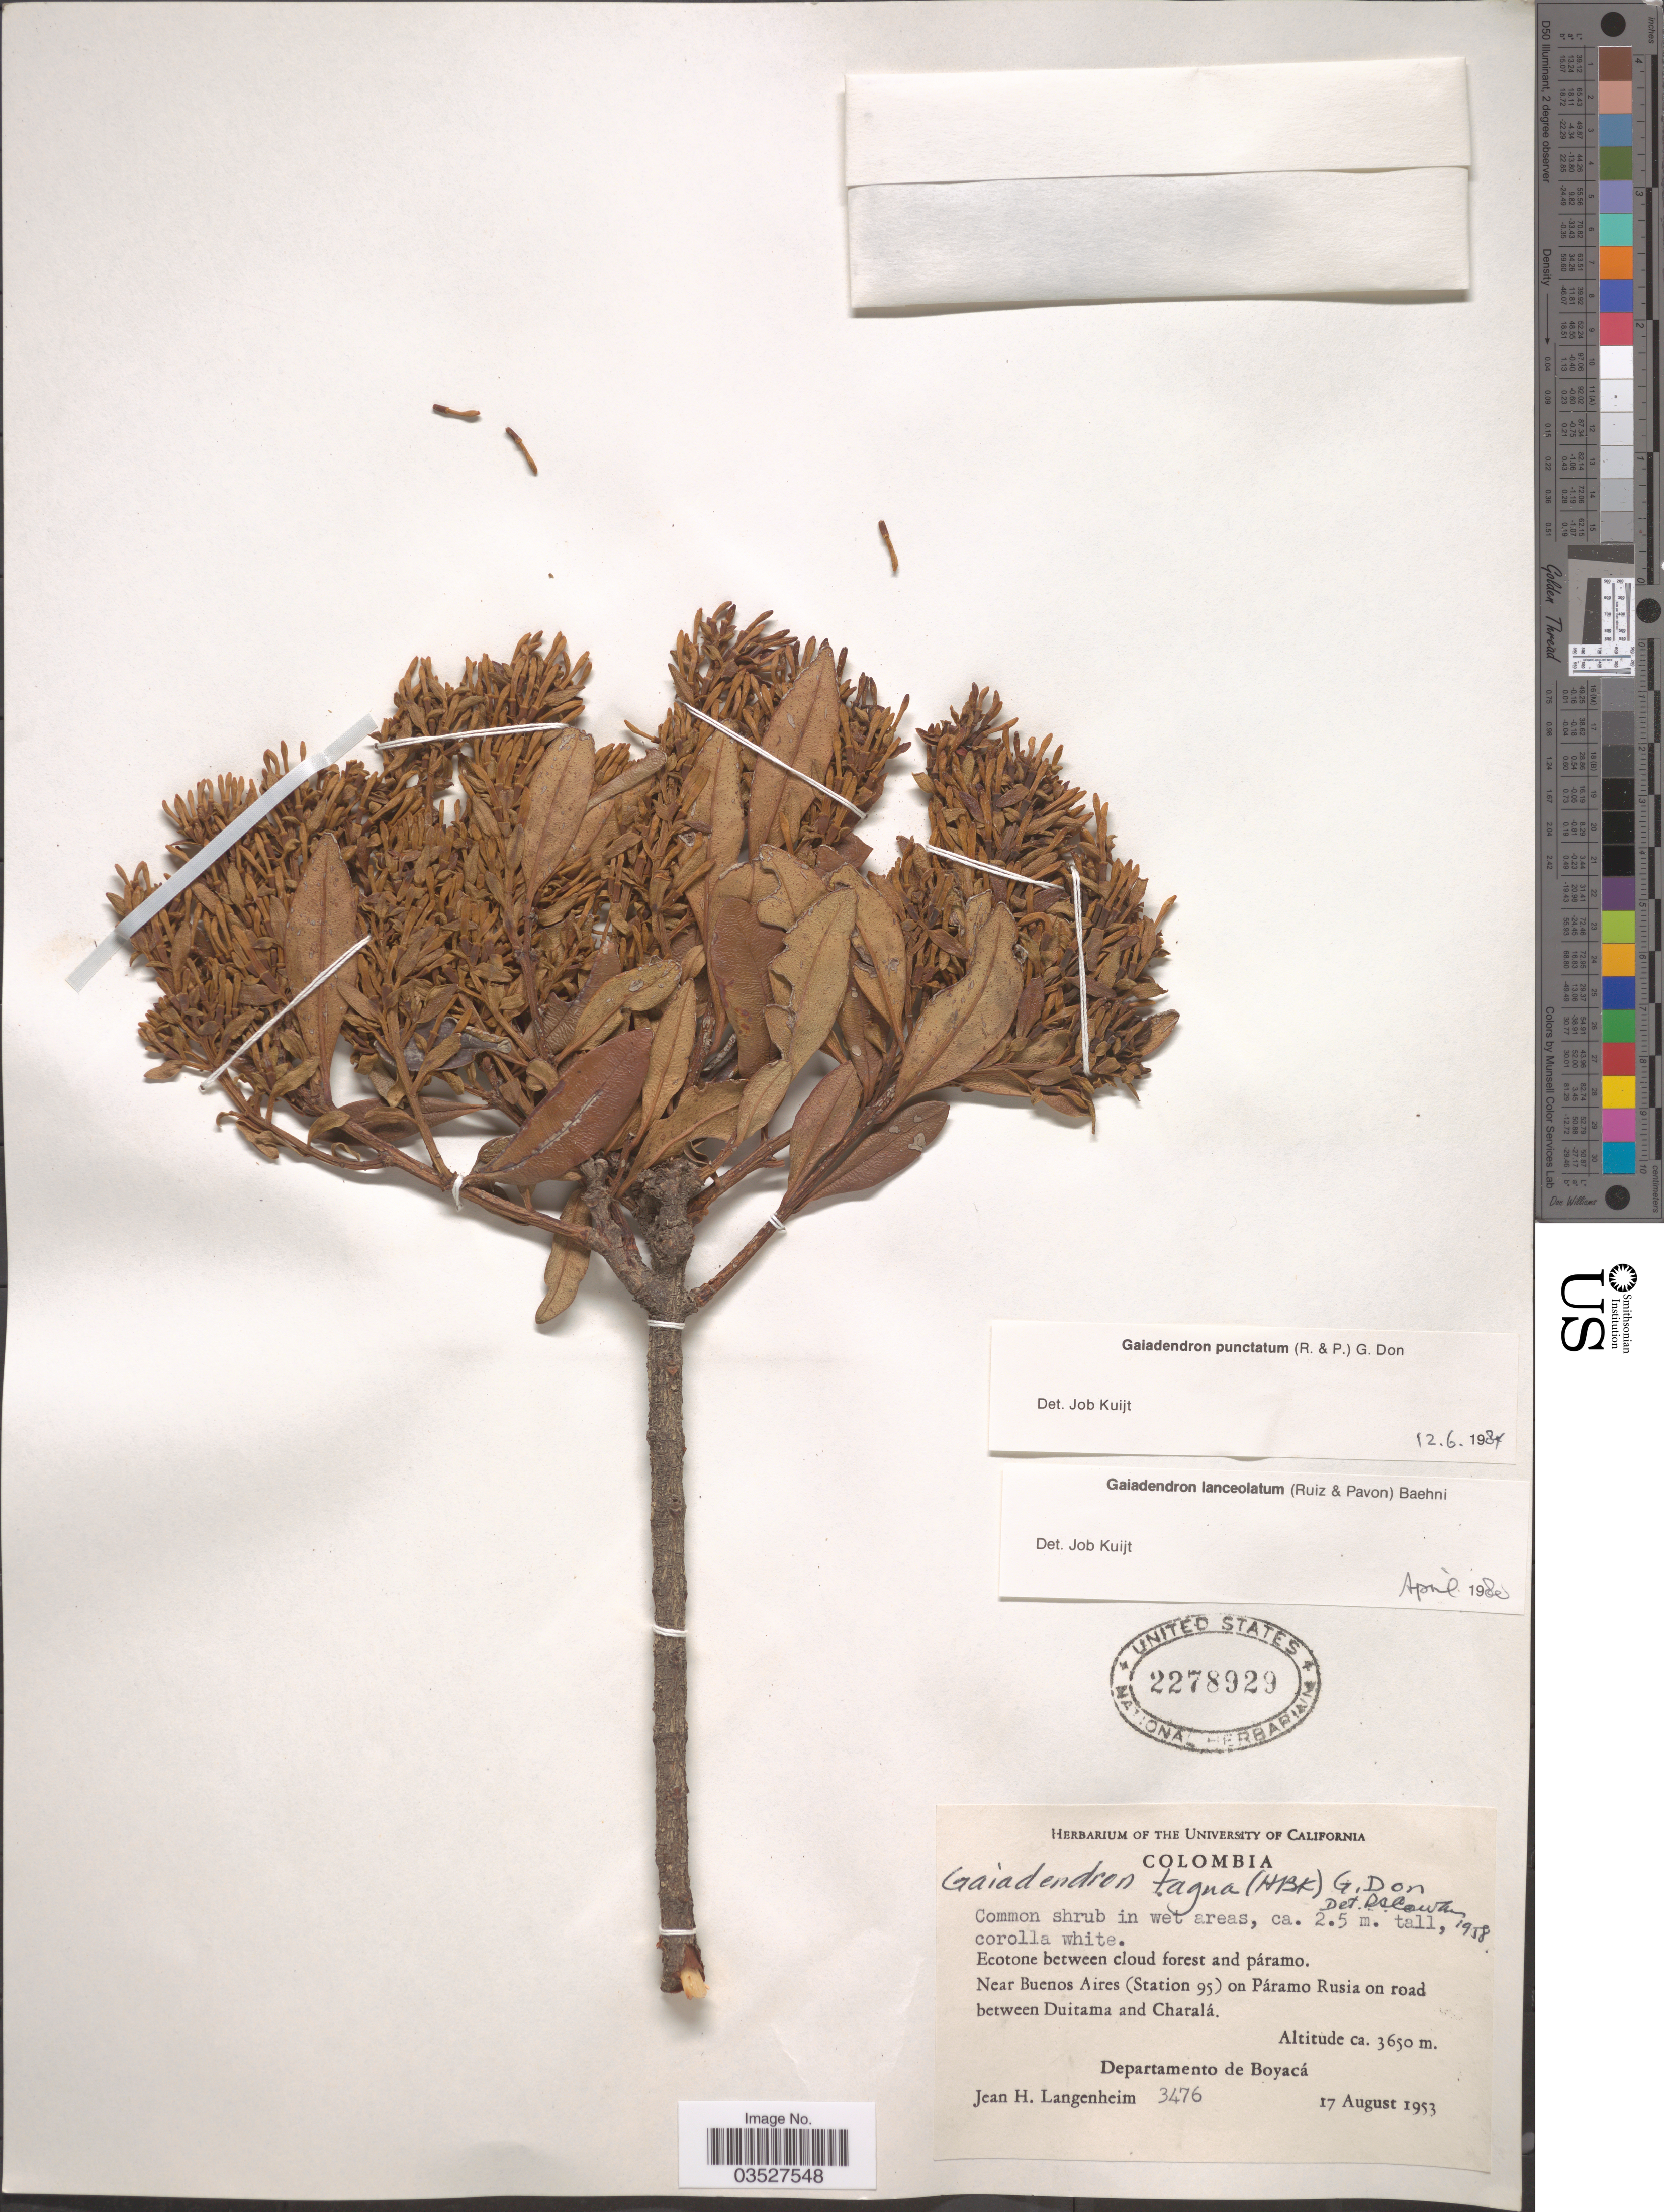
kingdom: Plantae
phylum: Tracheophyta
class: Magnoliopsida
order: Santalales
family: Loranthaceae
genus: Gaiadendron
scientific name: Gaiadendron punctatum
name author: (Ruiz & Pav.) G. Don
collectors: J. H. Langenheim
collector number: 3476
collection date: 1953-08-17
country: Colombia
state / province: Boyacá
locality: Near Buenos Aires (Station 95) on Páramo Rusia on road between Duitama and Charalá. Departamento de Boyacá.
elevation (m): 3650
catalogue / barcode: US 2278929